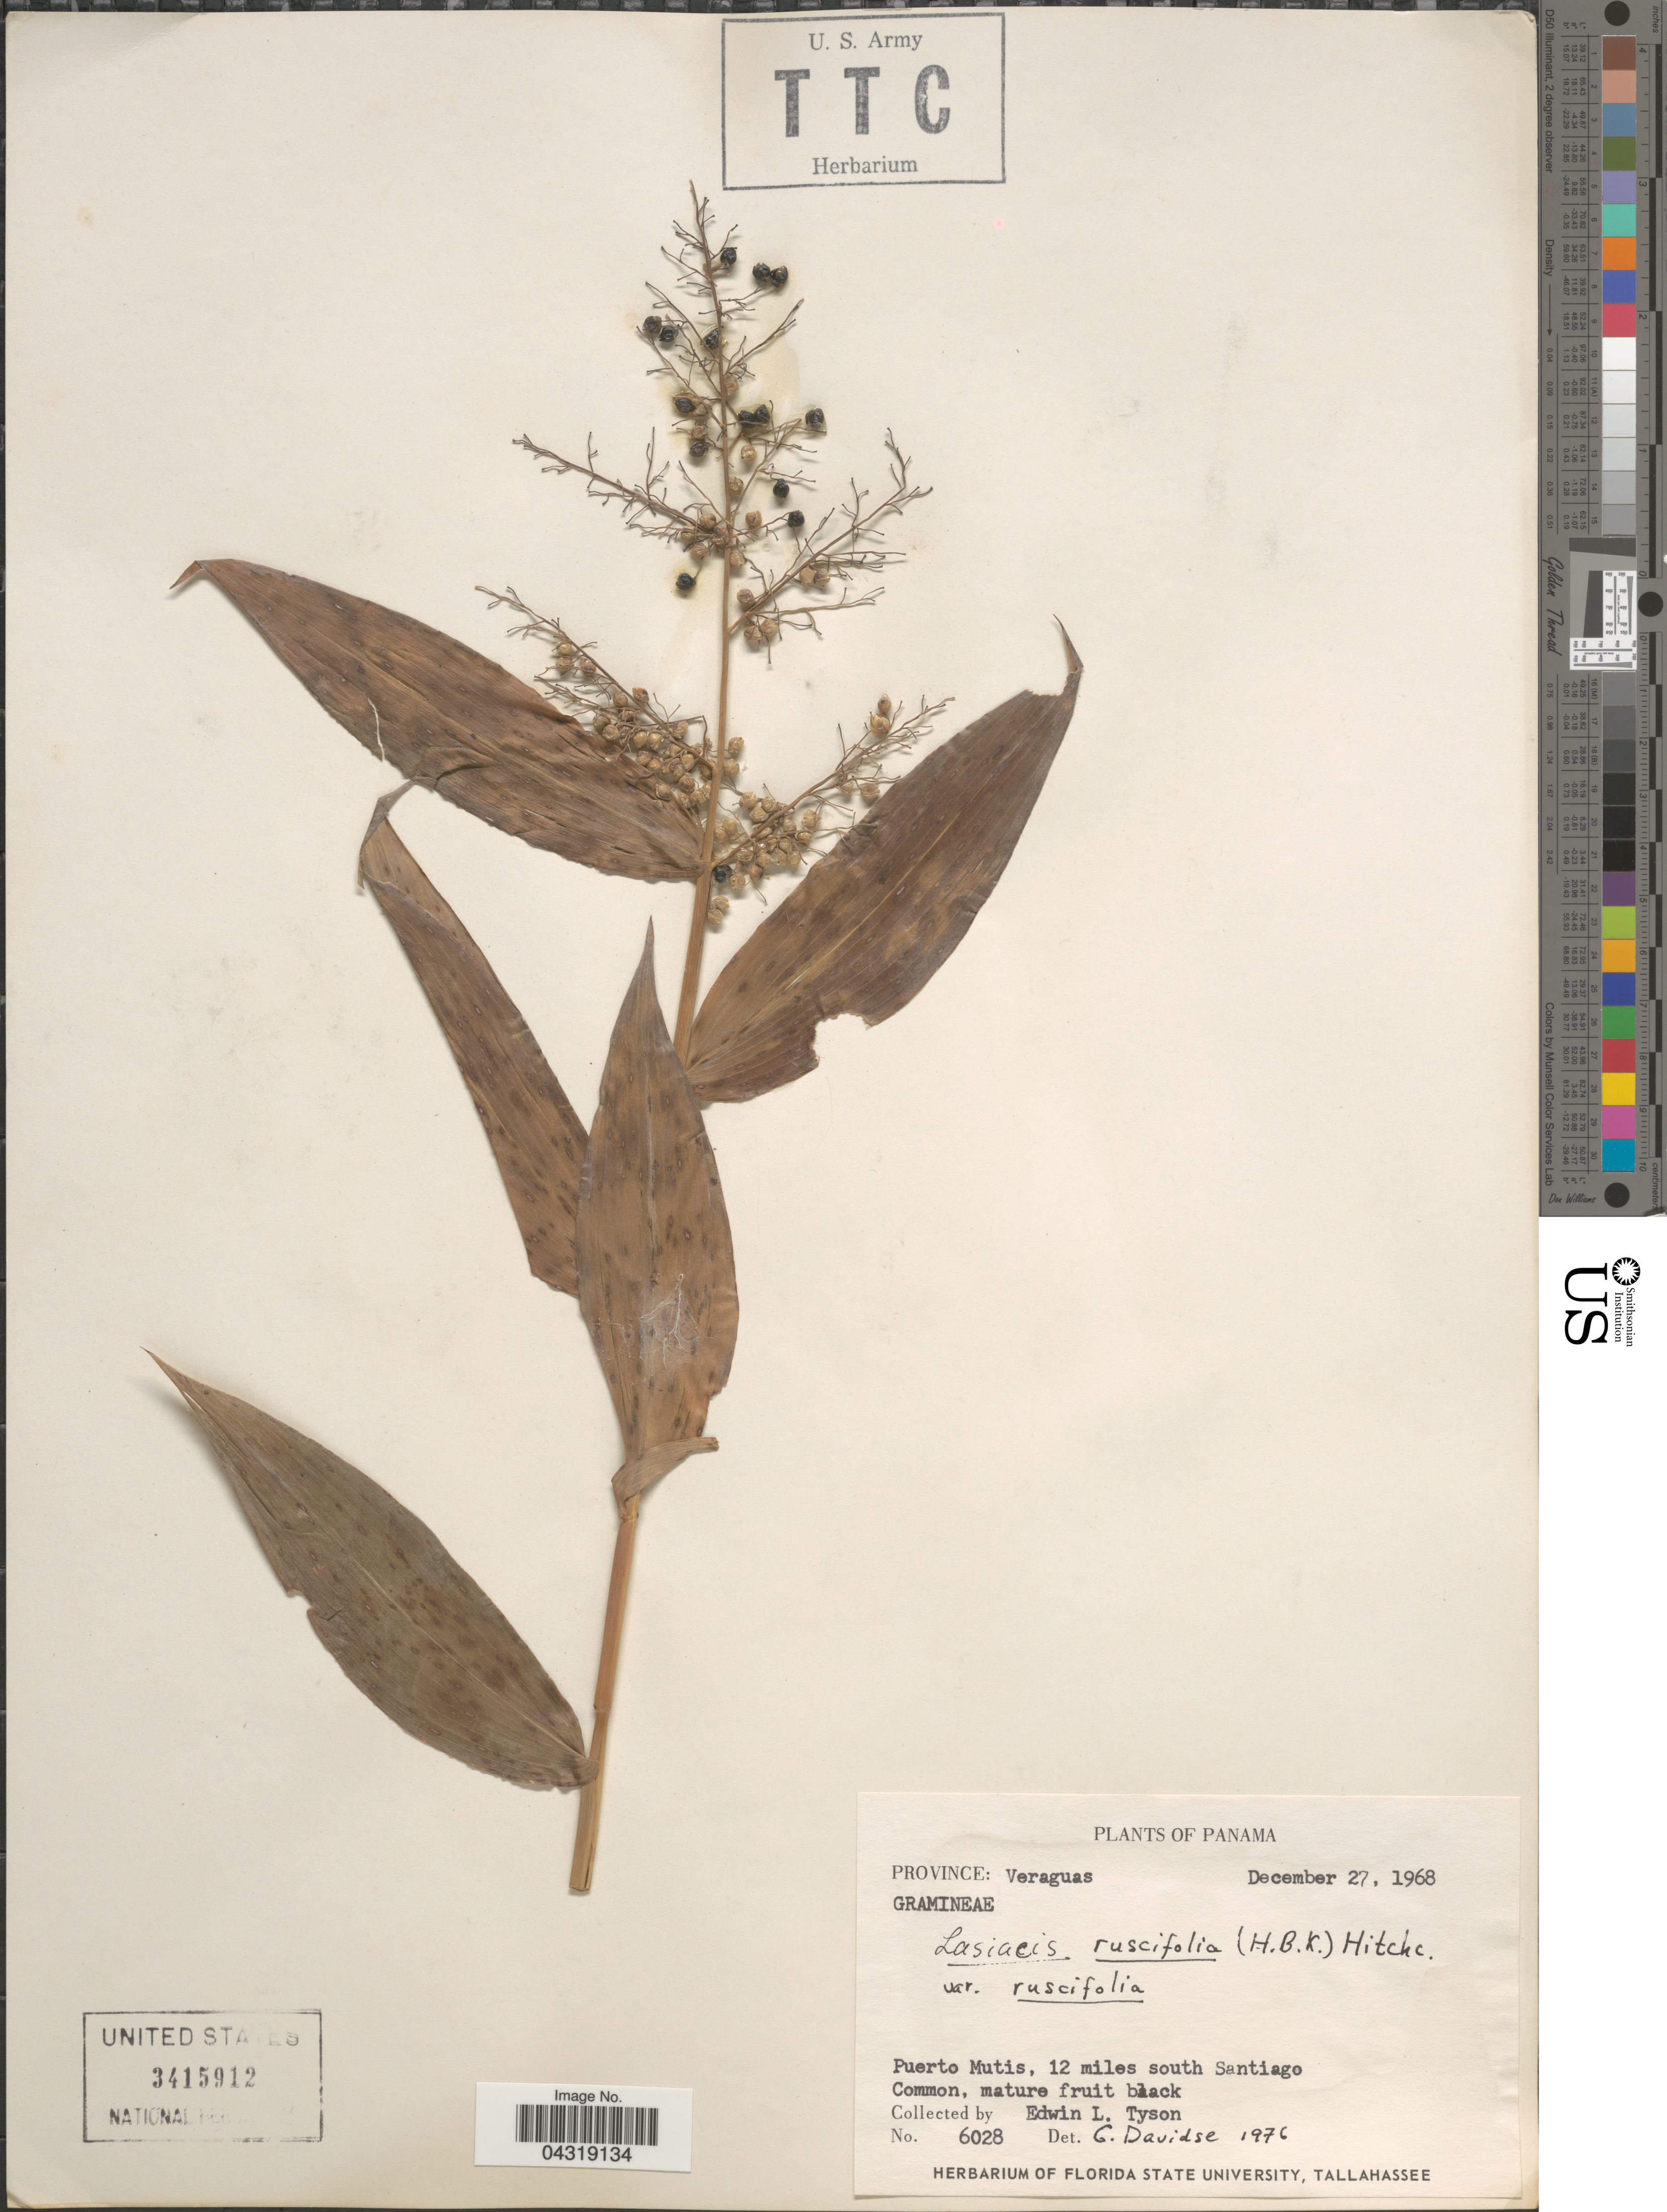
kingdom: Plantae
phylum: Tracheophyta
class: Liliopsida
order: Poales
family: Poaceae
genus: Lasiacis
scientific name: Lasiacis ruscifolia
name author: (Kunth) Hitchc.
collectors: E. L. Tyson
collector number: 6028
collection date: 1968-12-27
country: Panama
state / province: Veraguas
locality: Puerto Mutis, 12 miles south Santiago.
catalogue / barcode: US 3415912